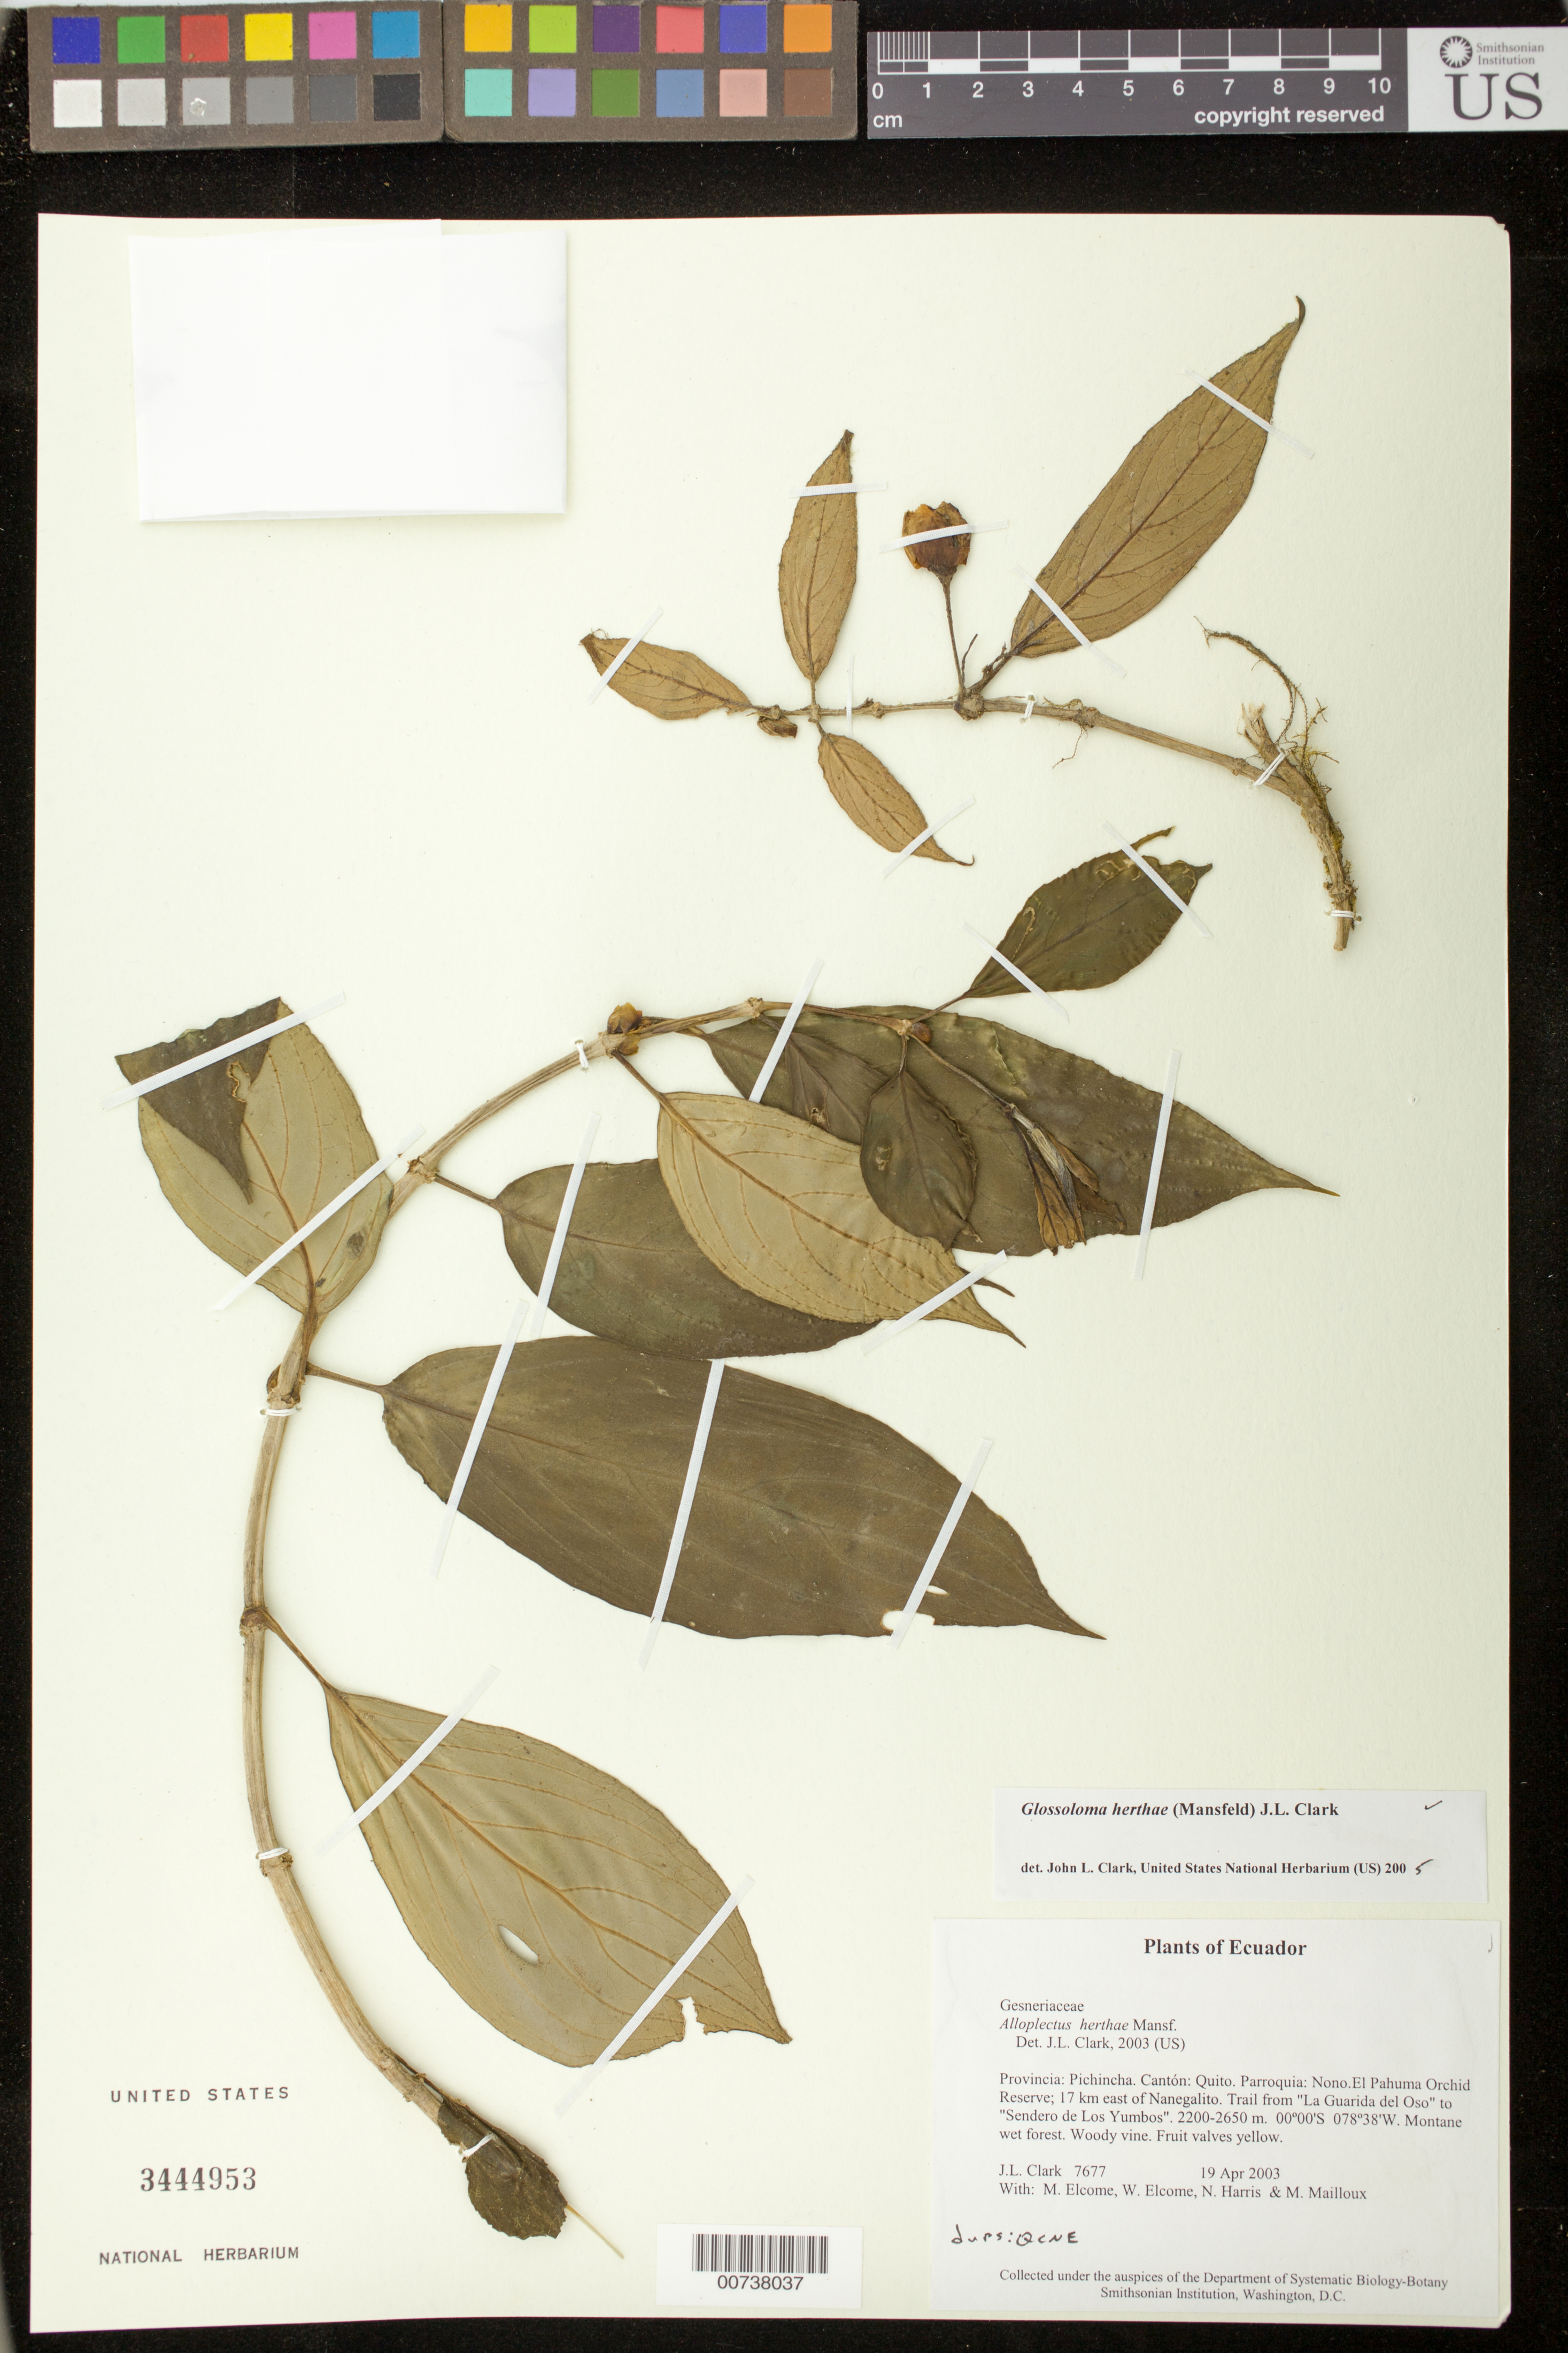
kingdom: Plantae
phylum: Tracheophyta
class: Magnoliopsida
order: Lamiales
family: Gesneriaceae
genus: Glossoloma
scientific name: Glossoloma herthae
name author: (Mansf.) J.L. Clark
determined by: Clark, J. L., (SEL), The Marie Selby Botanical Garden (UNITED STATES)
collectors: J. L. Clark, M. Elcome, W. Elcome, N. Harris & M. Mailloux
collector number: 7677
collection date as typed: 19 Apr 2003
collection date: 2003-04-19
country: Ecuador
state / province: Pichincha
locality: Quito. Parroquia: Nono.El Pahuma Orchid Reserve; 17 km east of Nanegalito. Trail from "La Guarida del Oso" to "Sendero de Los Yumbos"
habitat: Montane wet forest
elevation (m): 2200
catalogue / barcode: US 3444953